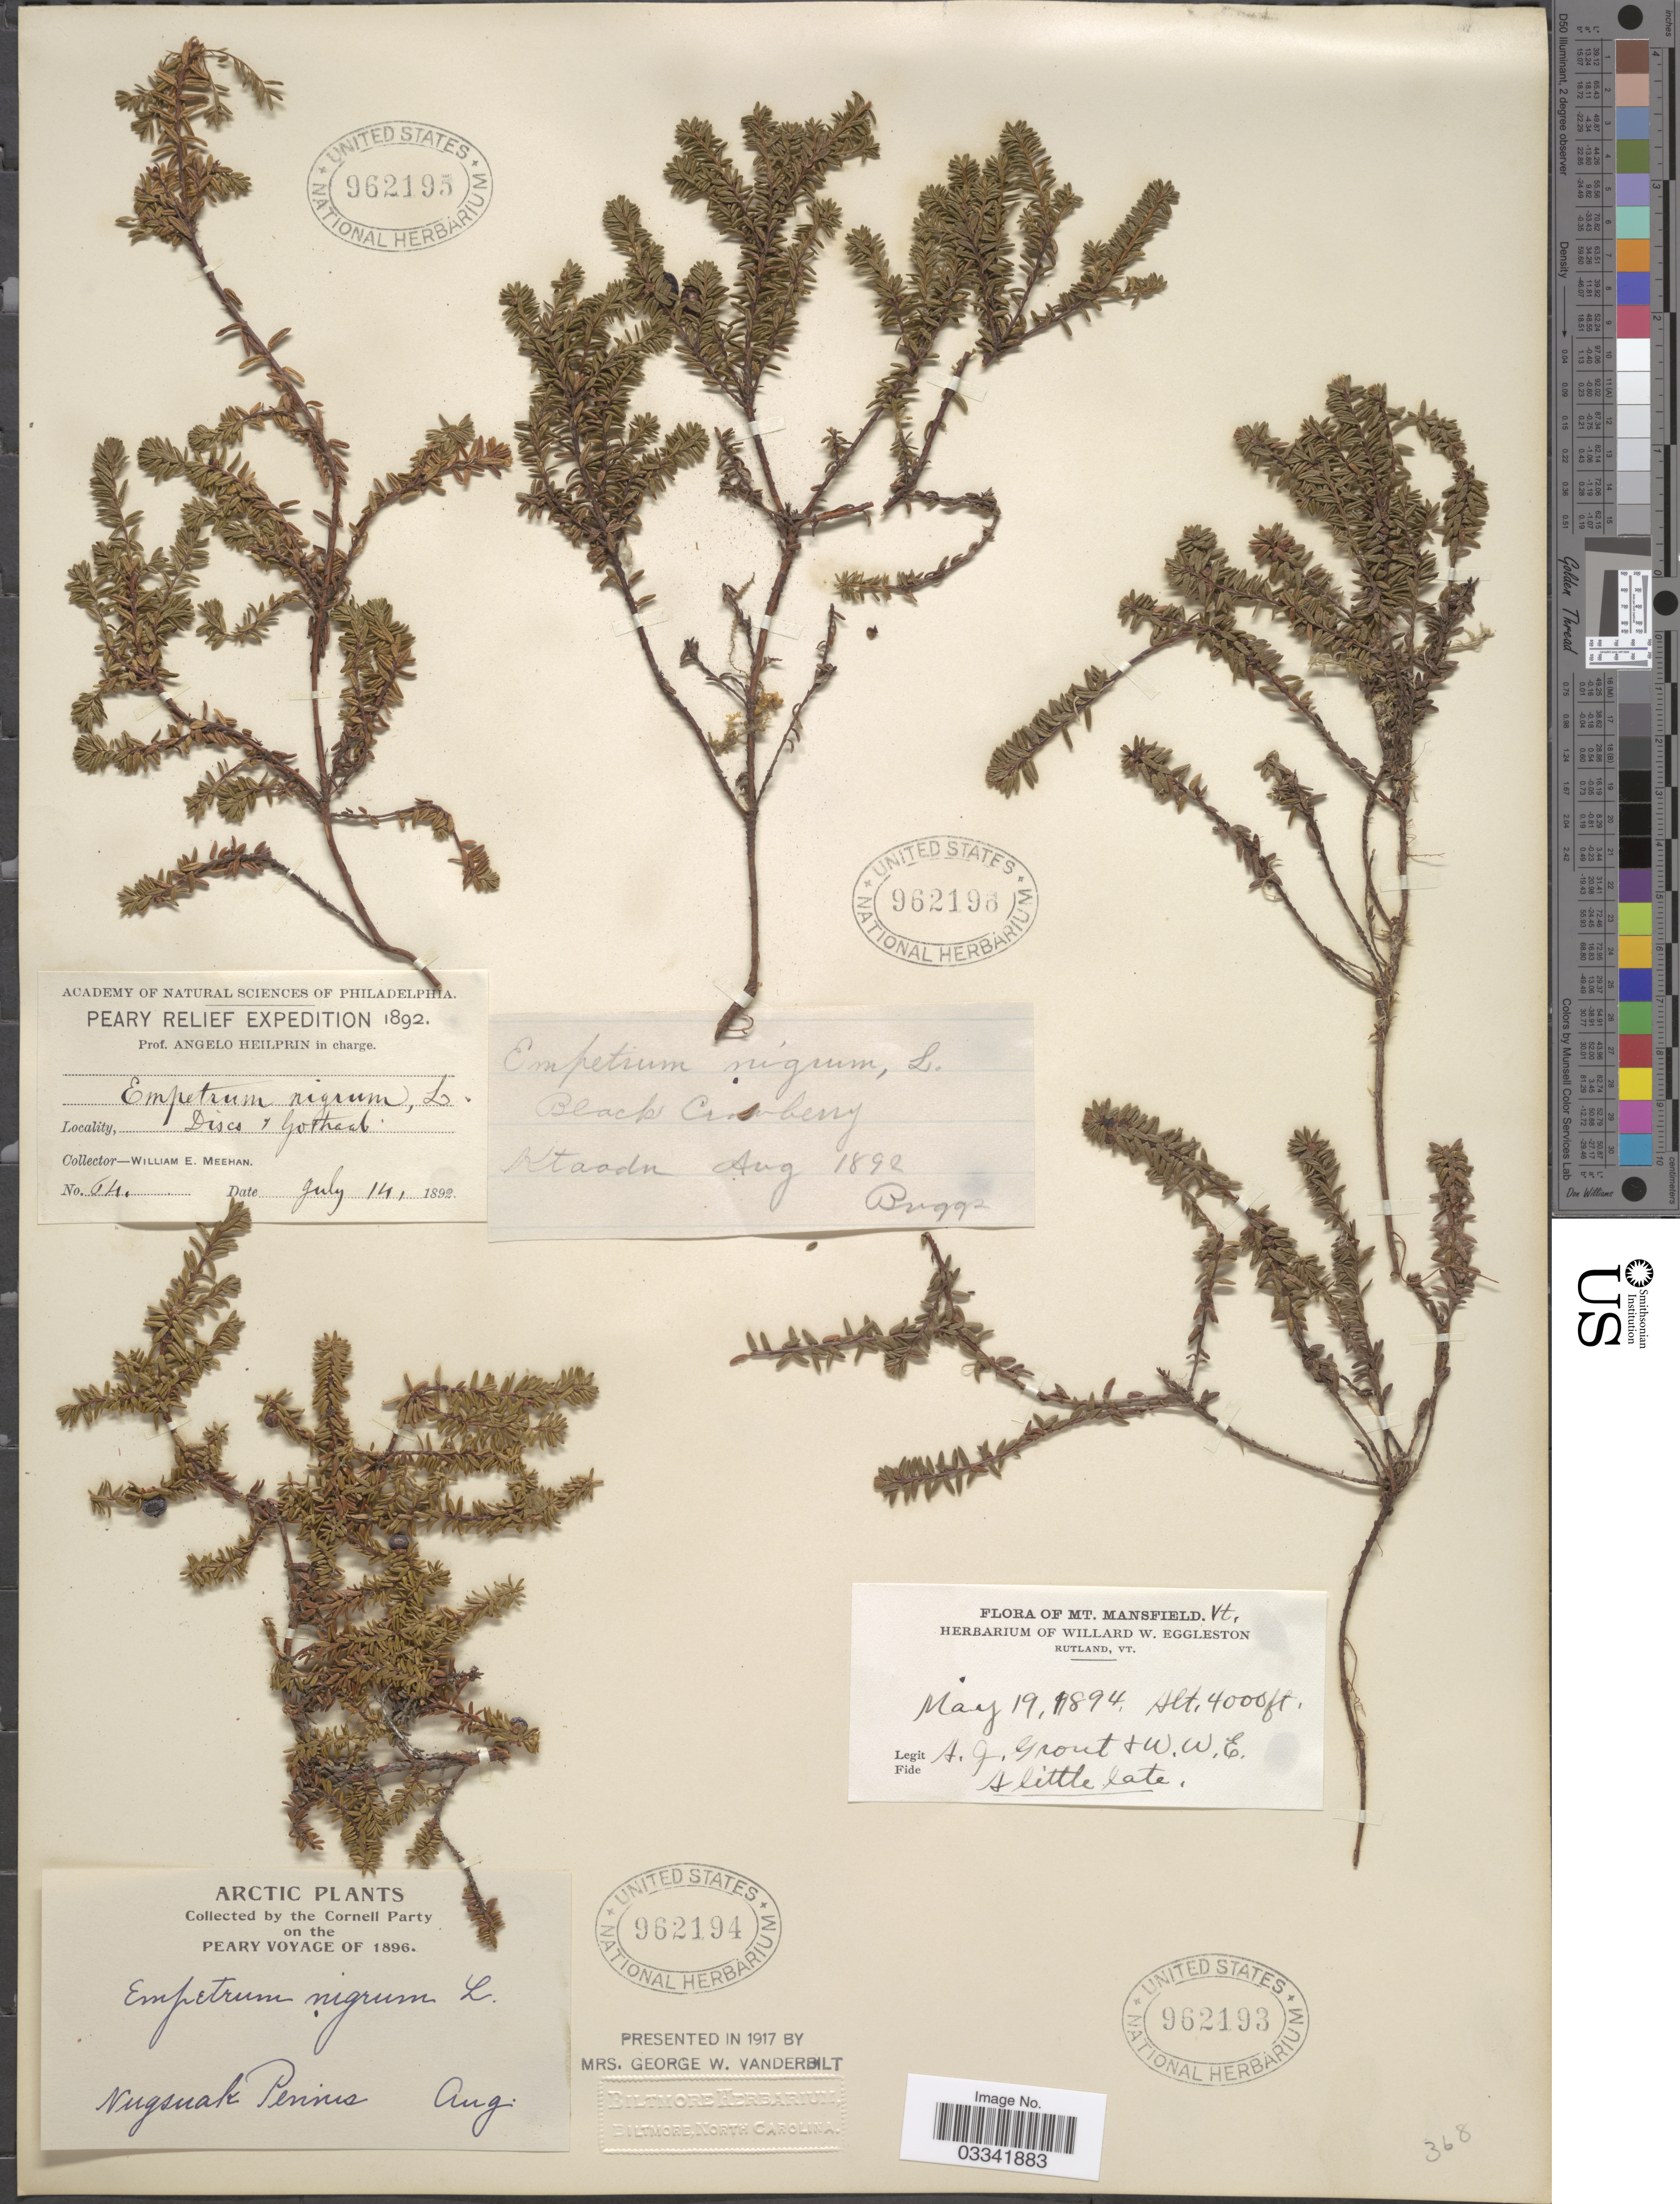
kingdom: Plantae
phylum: Tracheophyta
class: Magnoliopsida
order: Ericales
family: Ericaceae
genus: Empetrum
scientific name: Empetrum nigrum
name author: L.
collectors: Cornell Party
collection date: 1896-08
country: Greenland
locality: Arctic, Nugsuak Penins.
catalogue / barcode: US 962194